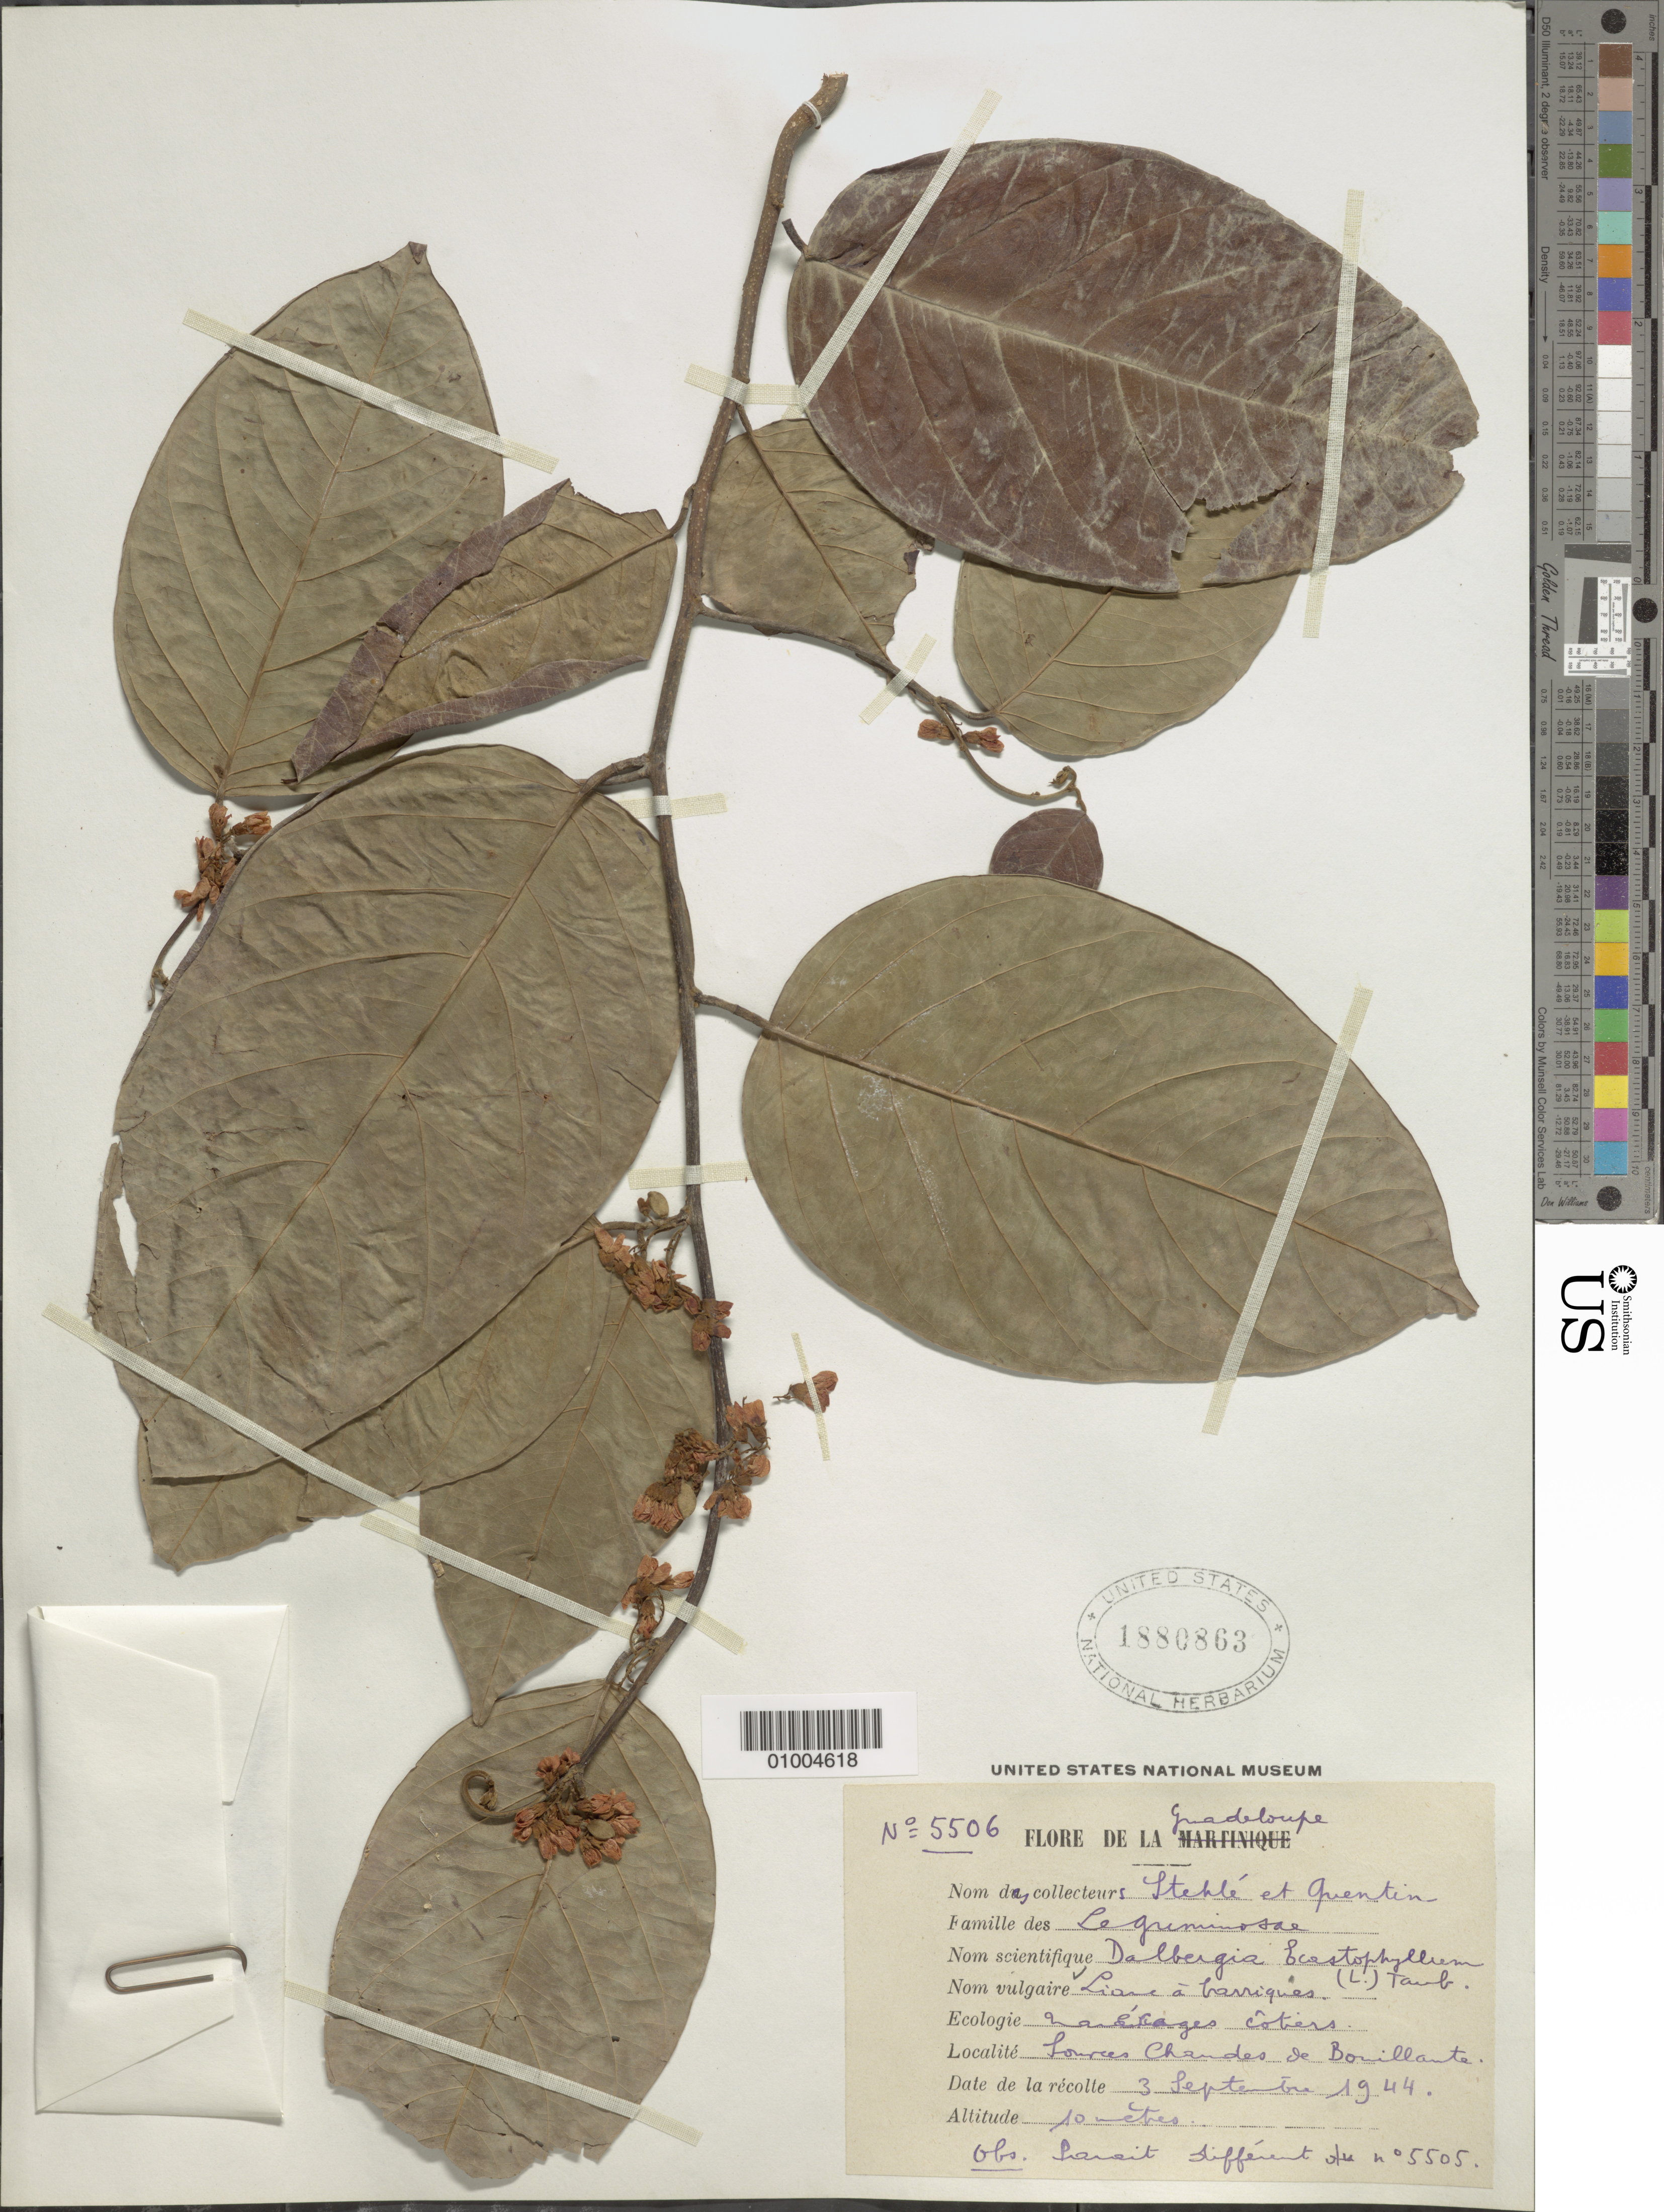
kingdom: Plantae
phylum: Tracheophyta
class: Magnoliopsida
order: Fabales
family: Fabaceae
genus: Dalbergia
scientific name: Dalbergia ecastaphyllum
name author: (L.) Taub.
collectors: H. Stehlé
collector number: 5506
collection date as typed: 03 Sep 1944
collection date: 1944-09-03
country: Guadeloupe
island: Basse Terre [Guadeloupe]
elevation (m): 10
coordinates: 0 N, 0 E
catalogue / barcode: US 1880863